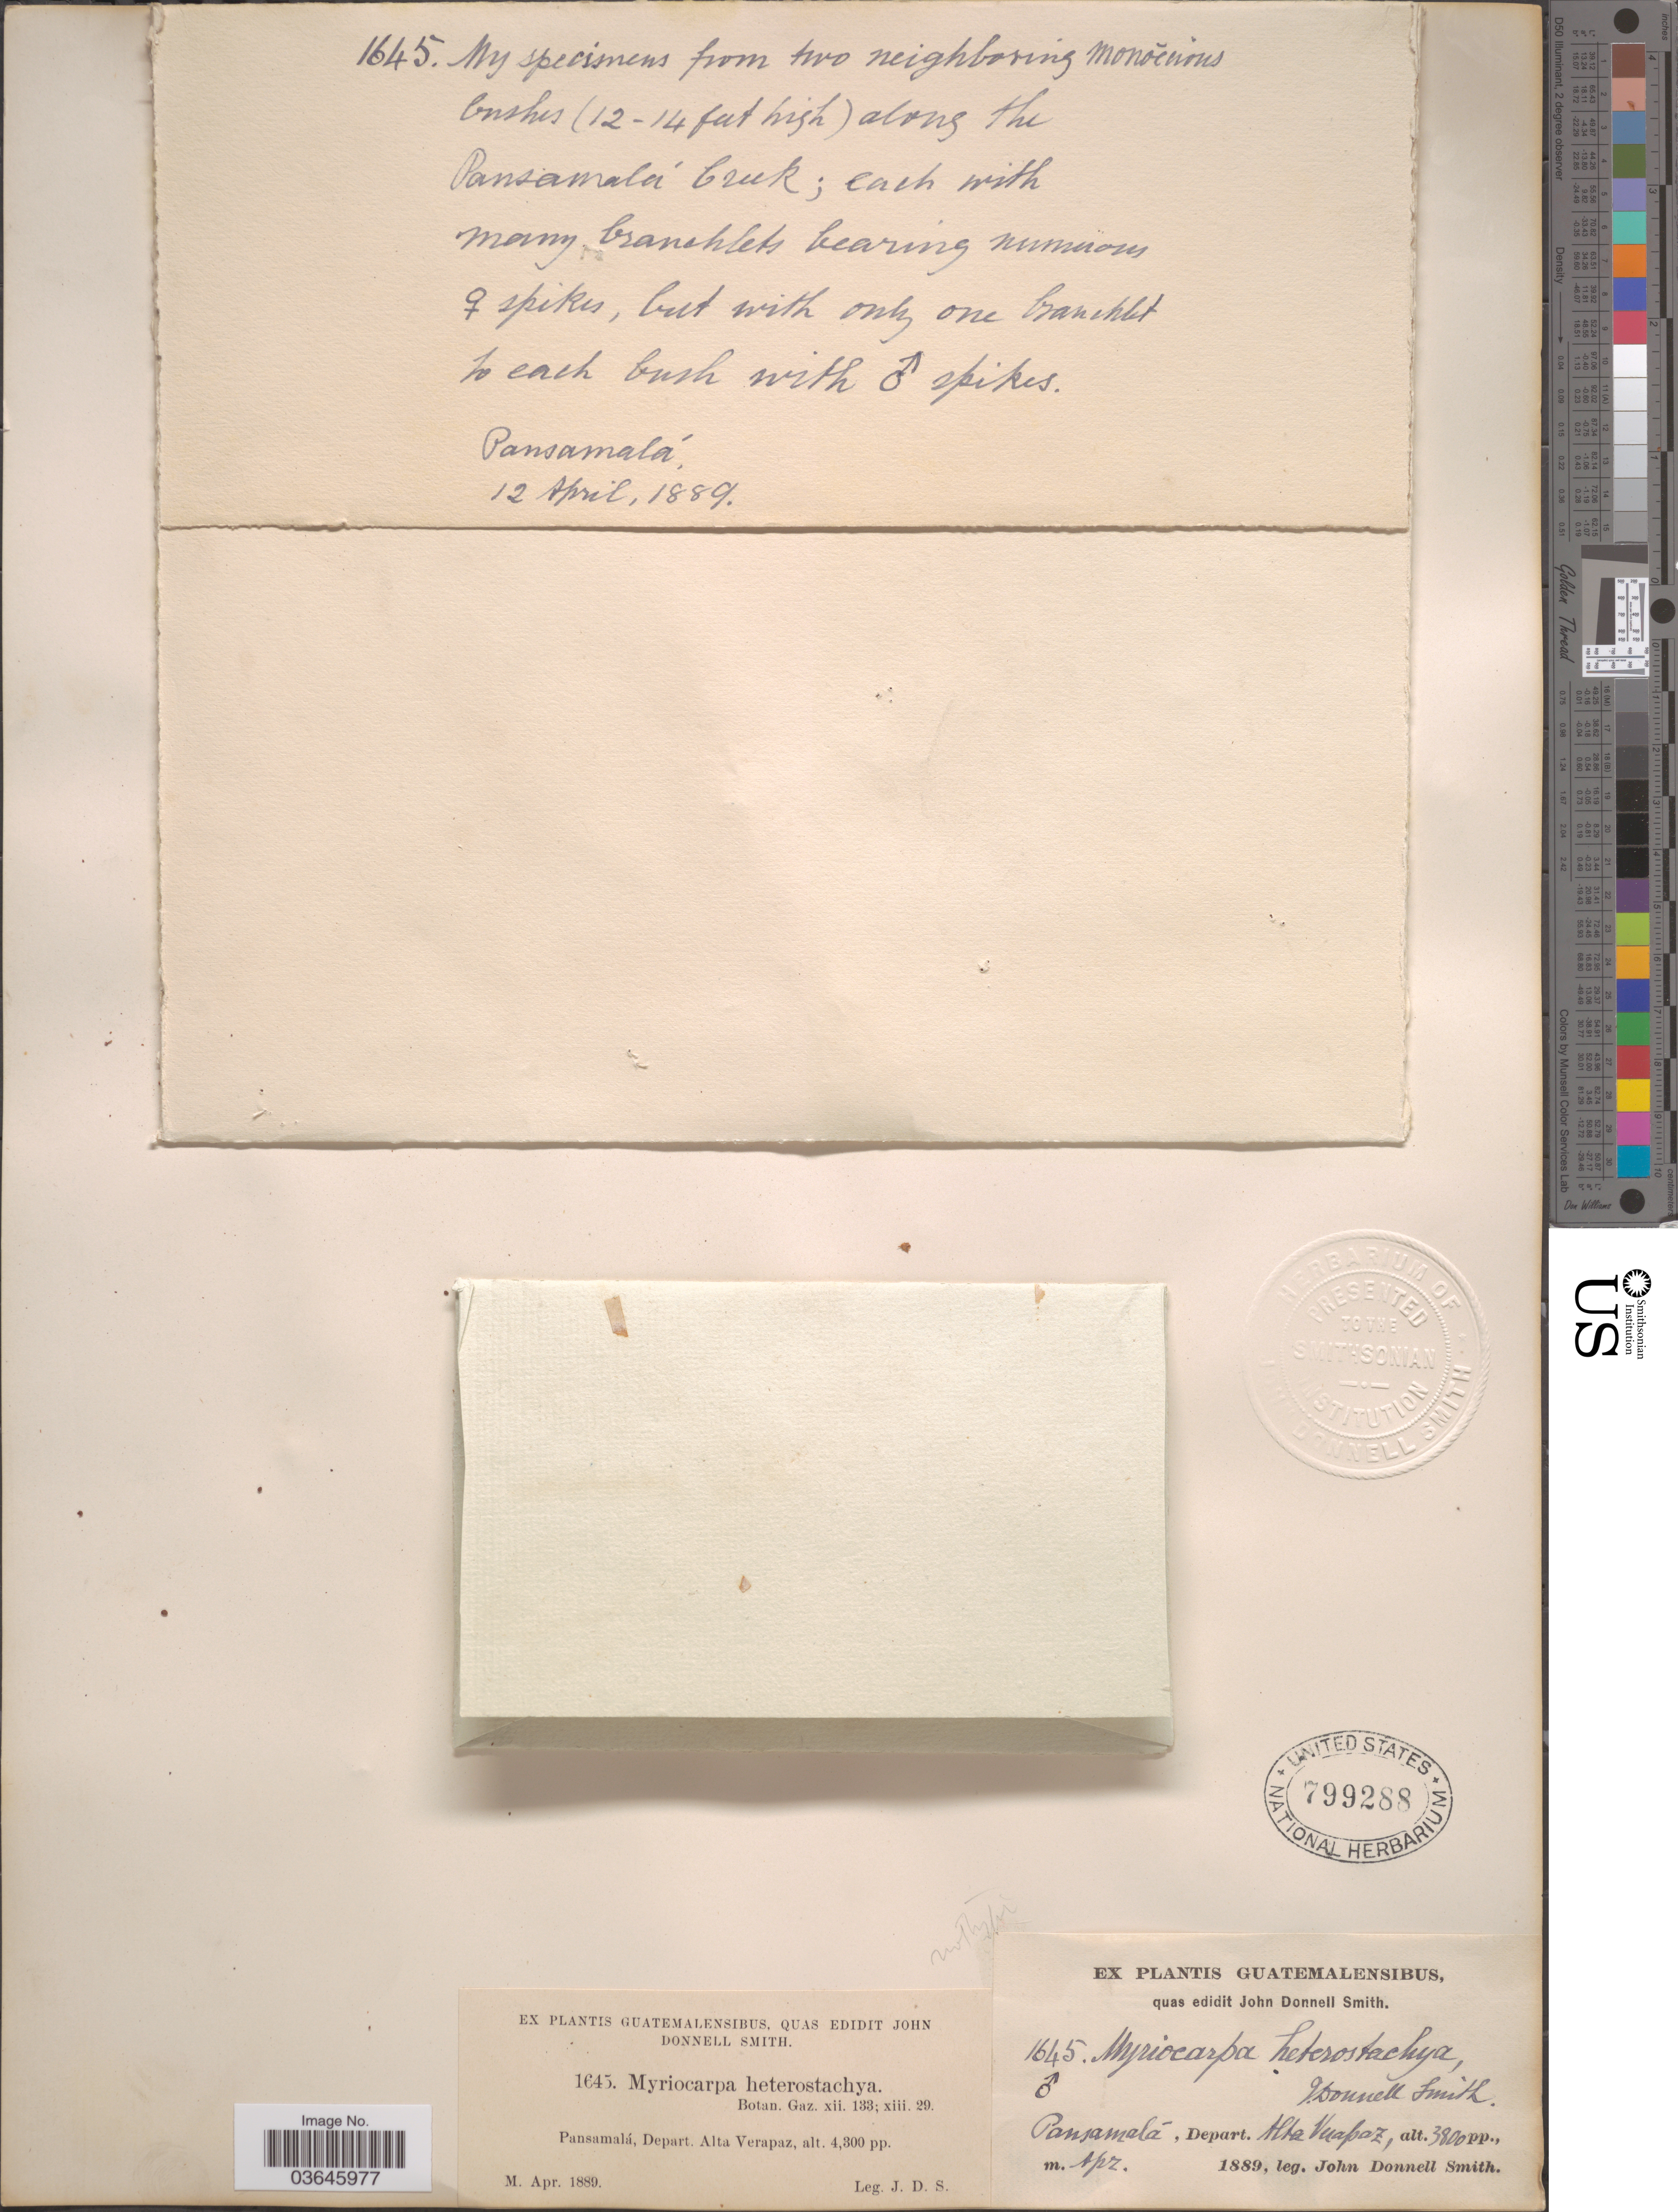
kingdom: Plantae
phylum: Tracheophyta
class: Magnoliopsida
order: Rosales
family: Urticaceae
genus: Myriocarpa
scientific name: Myriocarpa heterostachya Donn. Sm., nom. illeg.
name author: Donn. Sm.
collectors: J. Donnell Smith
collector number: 1645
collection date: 1889-04-12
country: Guatemala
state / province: Alta Verapaz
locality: Pansamalá, Depart. Alta Verapaz. Along the Pansamalá Creek.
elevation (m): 1158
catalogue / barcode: US 799288